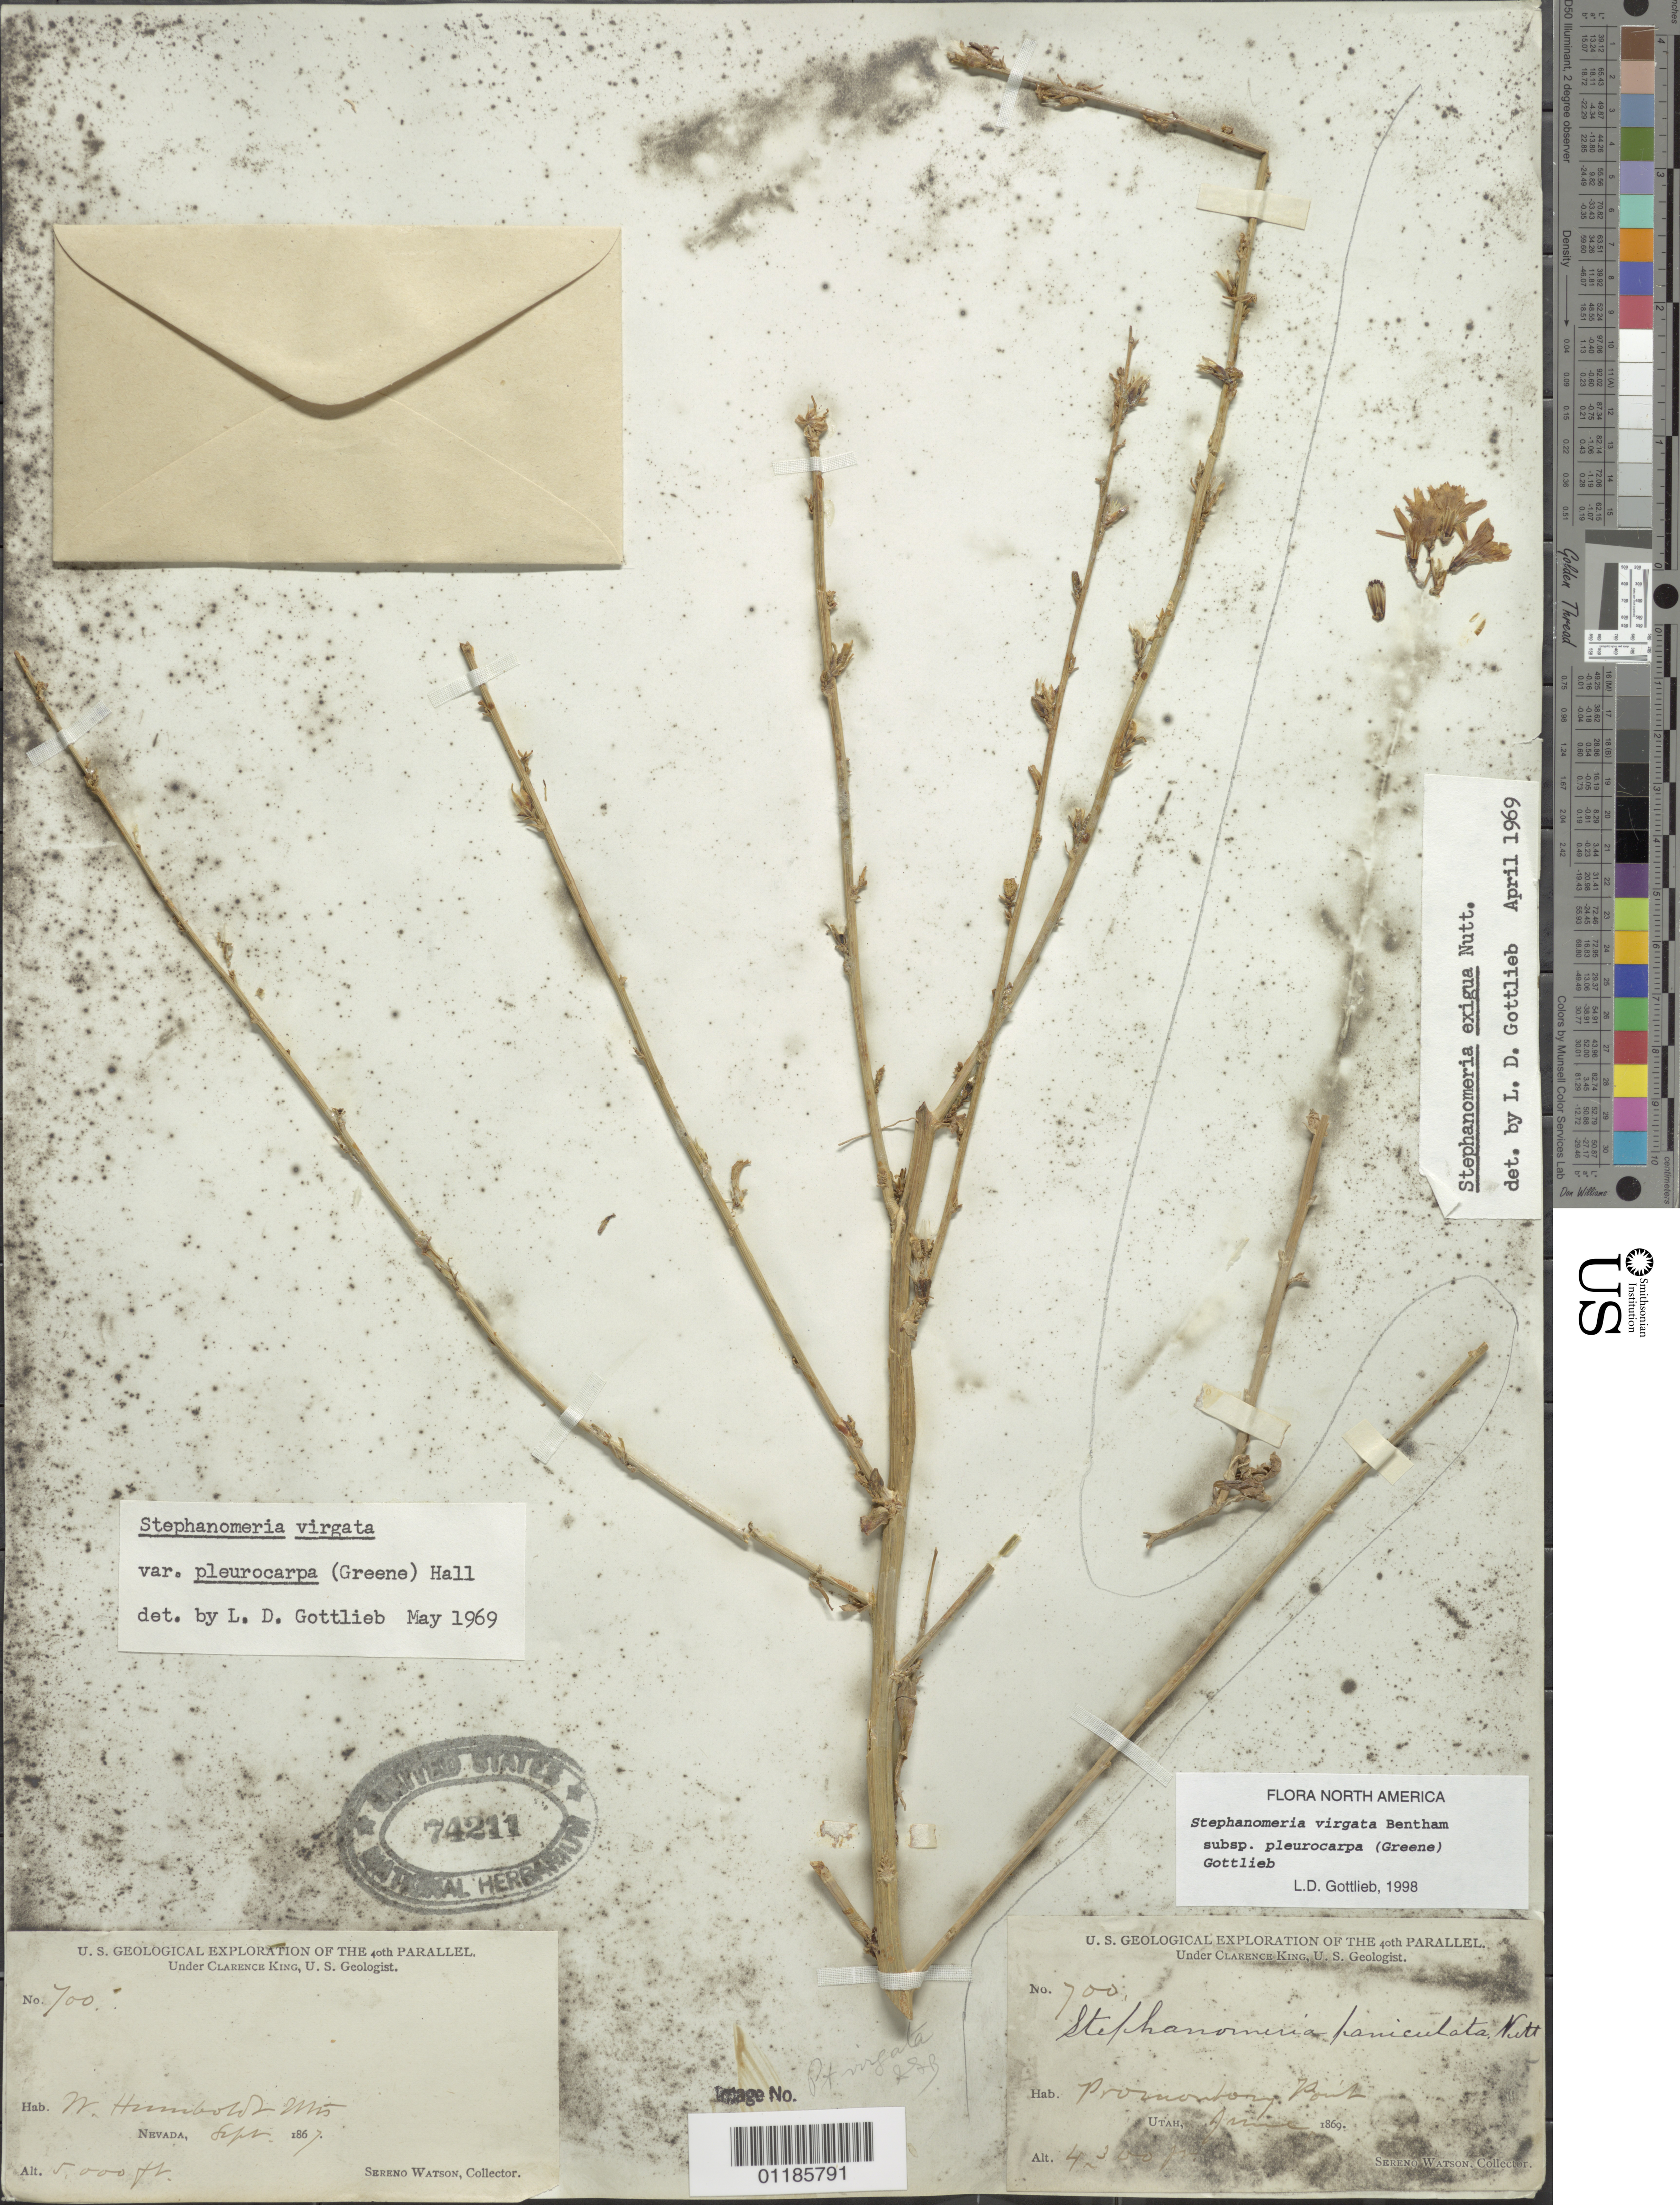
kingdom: Plantae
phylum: Tracheophyta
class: Magnoliopsida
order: Asterales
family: Asteraceae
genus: Stephanomeria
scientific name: Stephanomeria virgata subsp. pleurocarpa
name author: (Greene) Gottlieb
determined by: Gottlieb, L. D.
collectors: S. Watson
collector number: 700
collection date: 1867-09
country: United States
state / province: Nevada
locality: W. Humboldt Mts.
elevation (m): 1524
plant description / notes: There is a second label for Stephanomeria virgata subsp. pleurocarpa (col.# 700) collected by S. Watson on Jun 1869, in Utah, Promontory Point, alt. 4300ft.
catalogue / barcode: US 74211